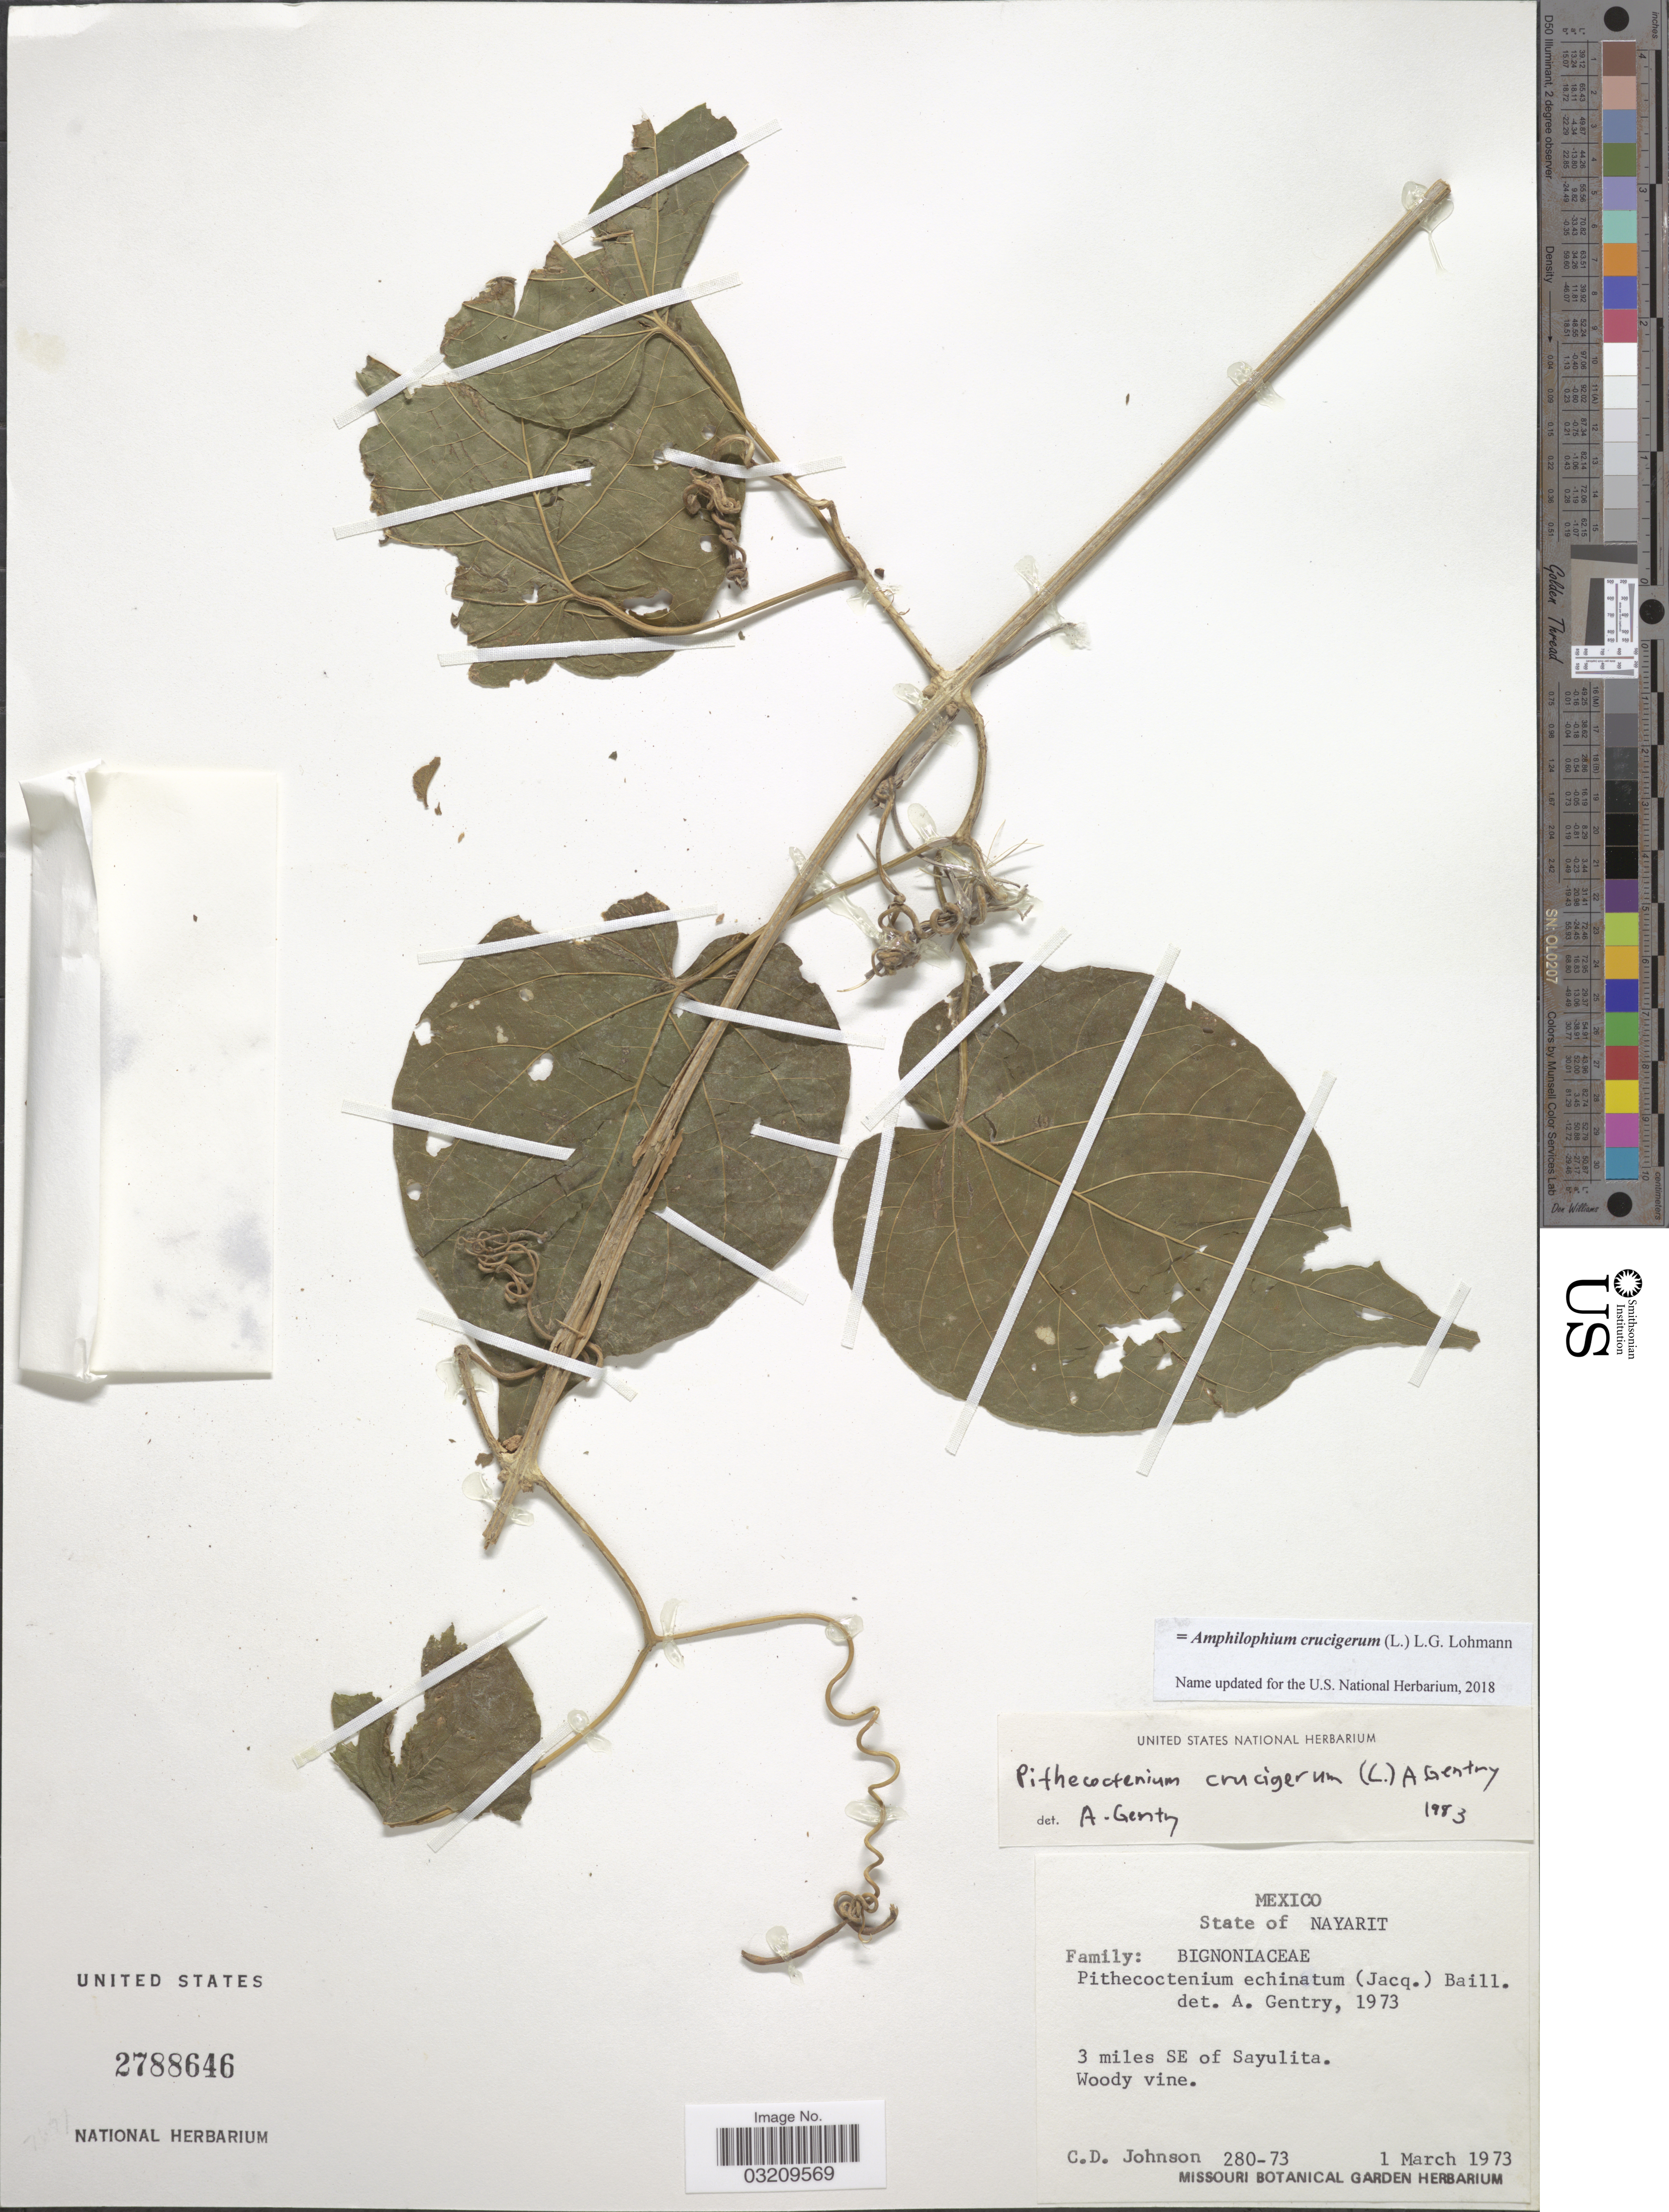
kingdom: Plantae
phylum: Tracheophyta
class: Magnoliopsida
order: Lamiales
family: Bignoniaceae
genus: Amphilophium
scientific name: Amphilophium crucigerum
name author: (L.) L.G. Lohmann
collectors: C. D. Johnson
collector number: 280-73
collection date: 1973-03-01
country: Mexico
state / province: Nayarit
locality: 3 miles SE of Sayulita.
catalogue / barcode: US 2788646